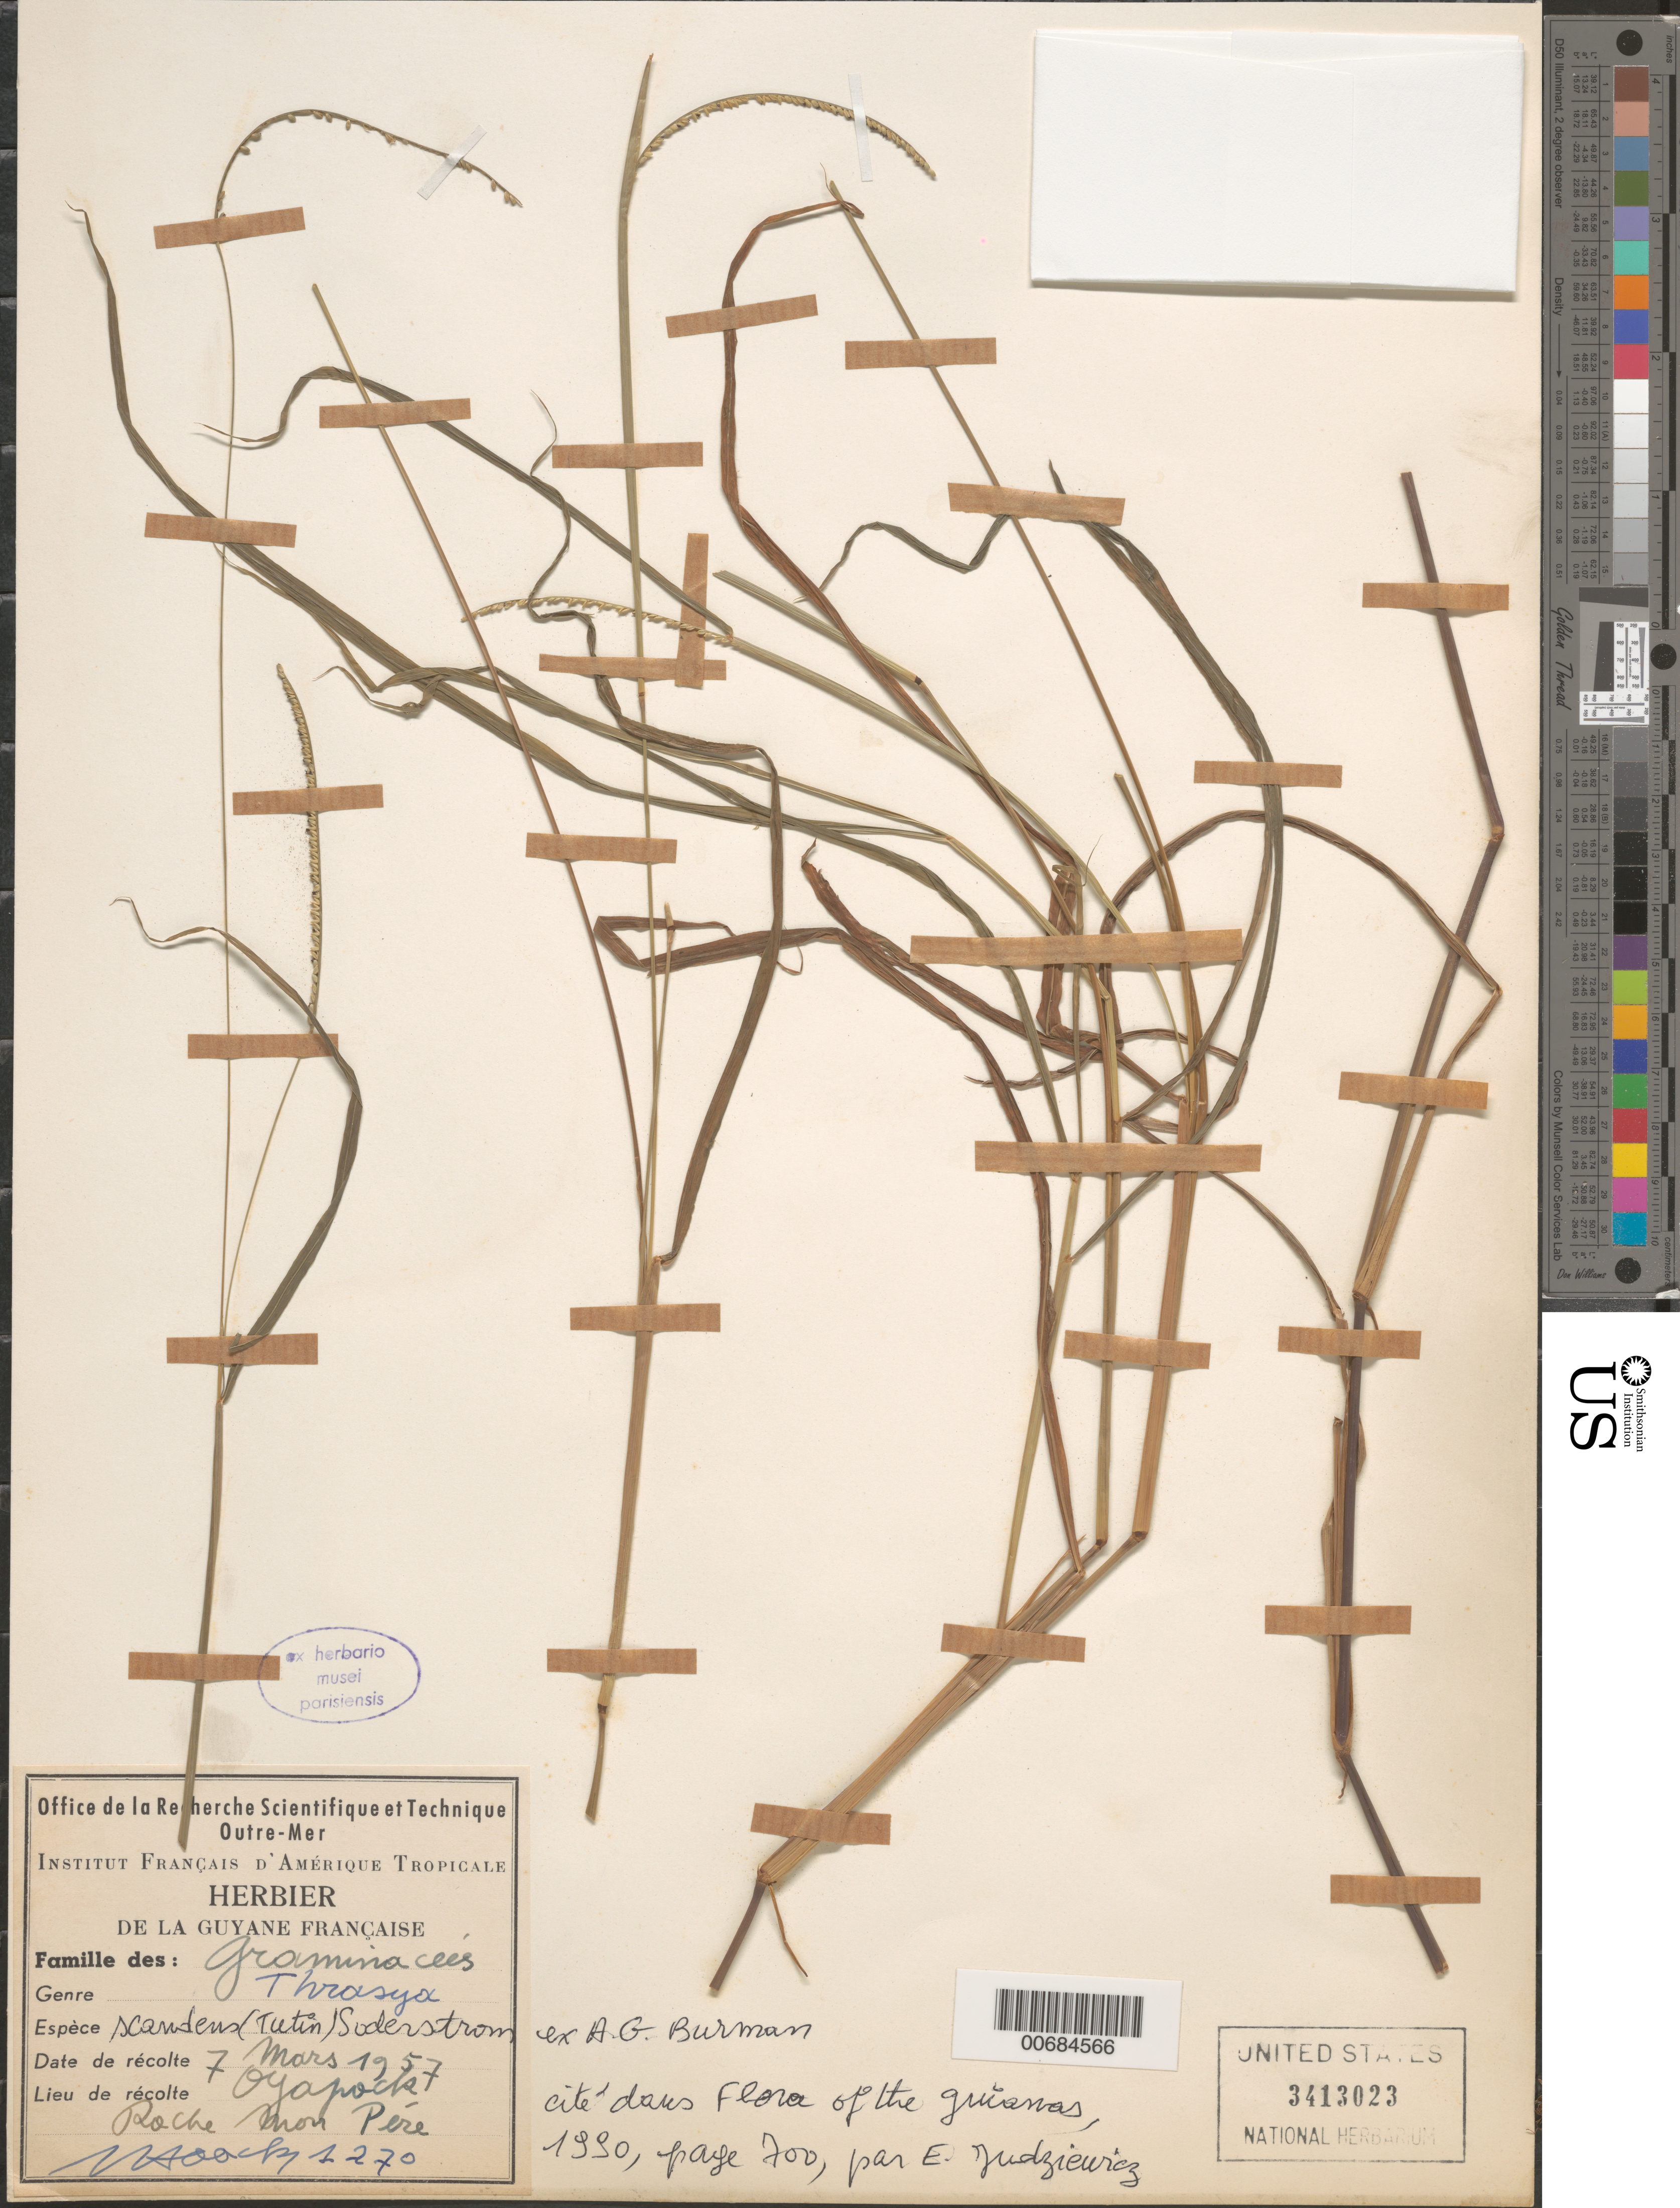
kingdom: Plantae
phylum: Tracheophyta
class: Liliopsida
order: Poales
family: Poaceae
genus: Thrasya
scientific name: Thrasya scandens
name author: (Tutin) Soderstr. ex A.G. Burm.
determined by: Judziewicz, E. J.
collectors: J. Hoock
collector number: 1270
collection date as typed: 7-Mar-57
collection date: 1957-03-07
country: French Guiana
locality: Oyapock, Roche Mon Père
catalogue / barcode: US 3413023